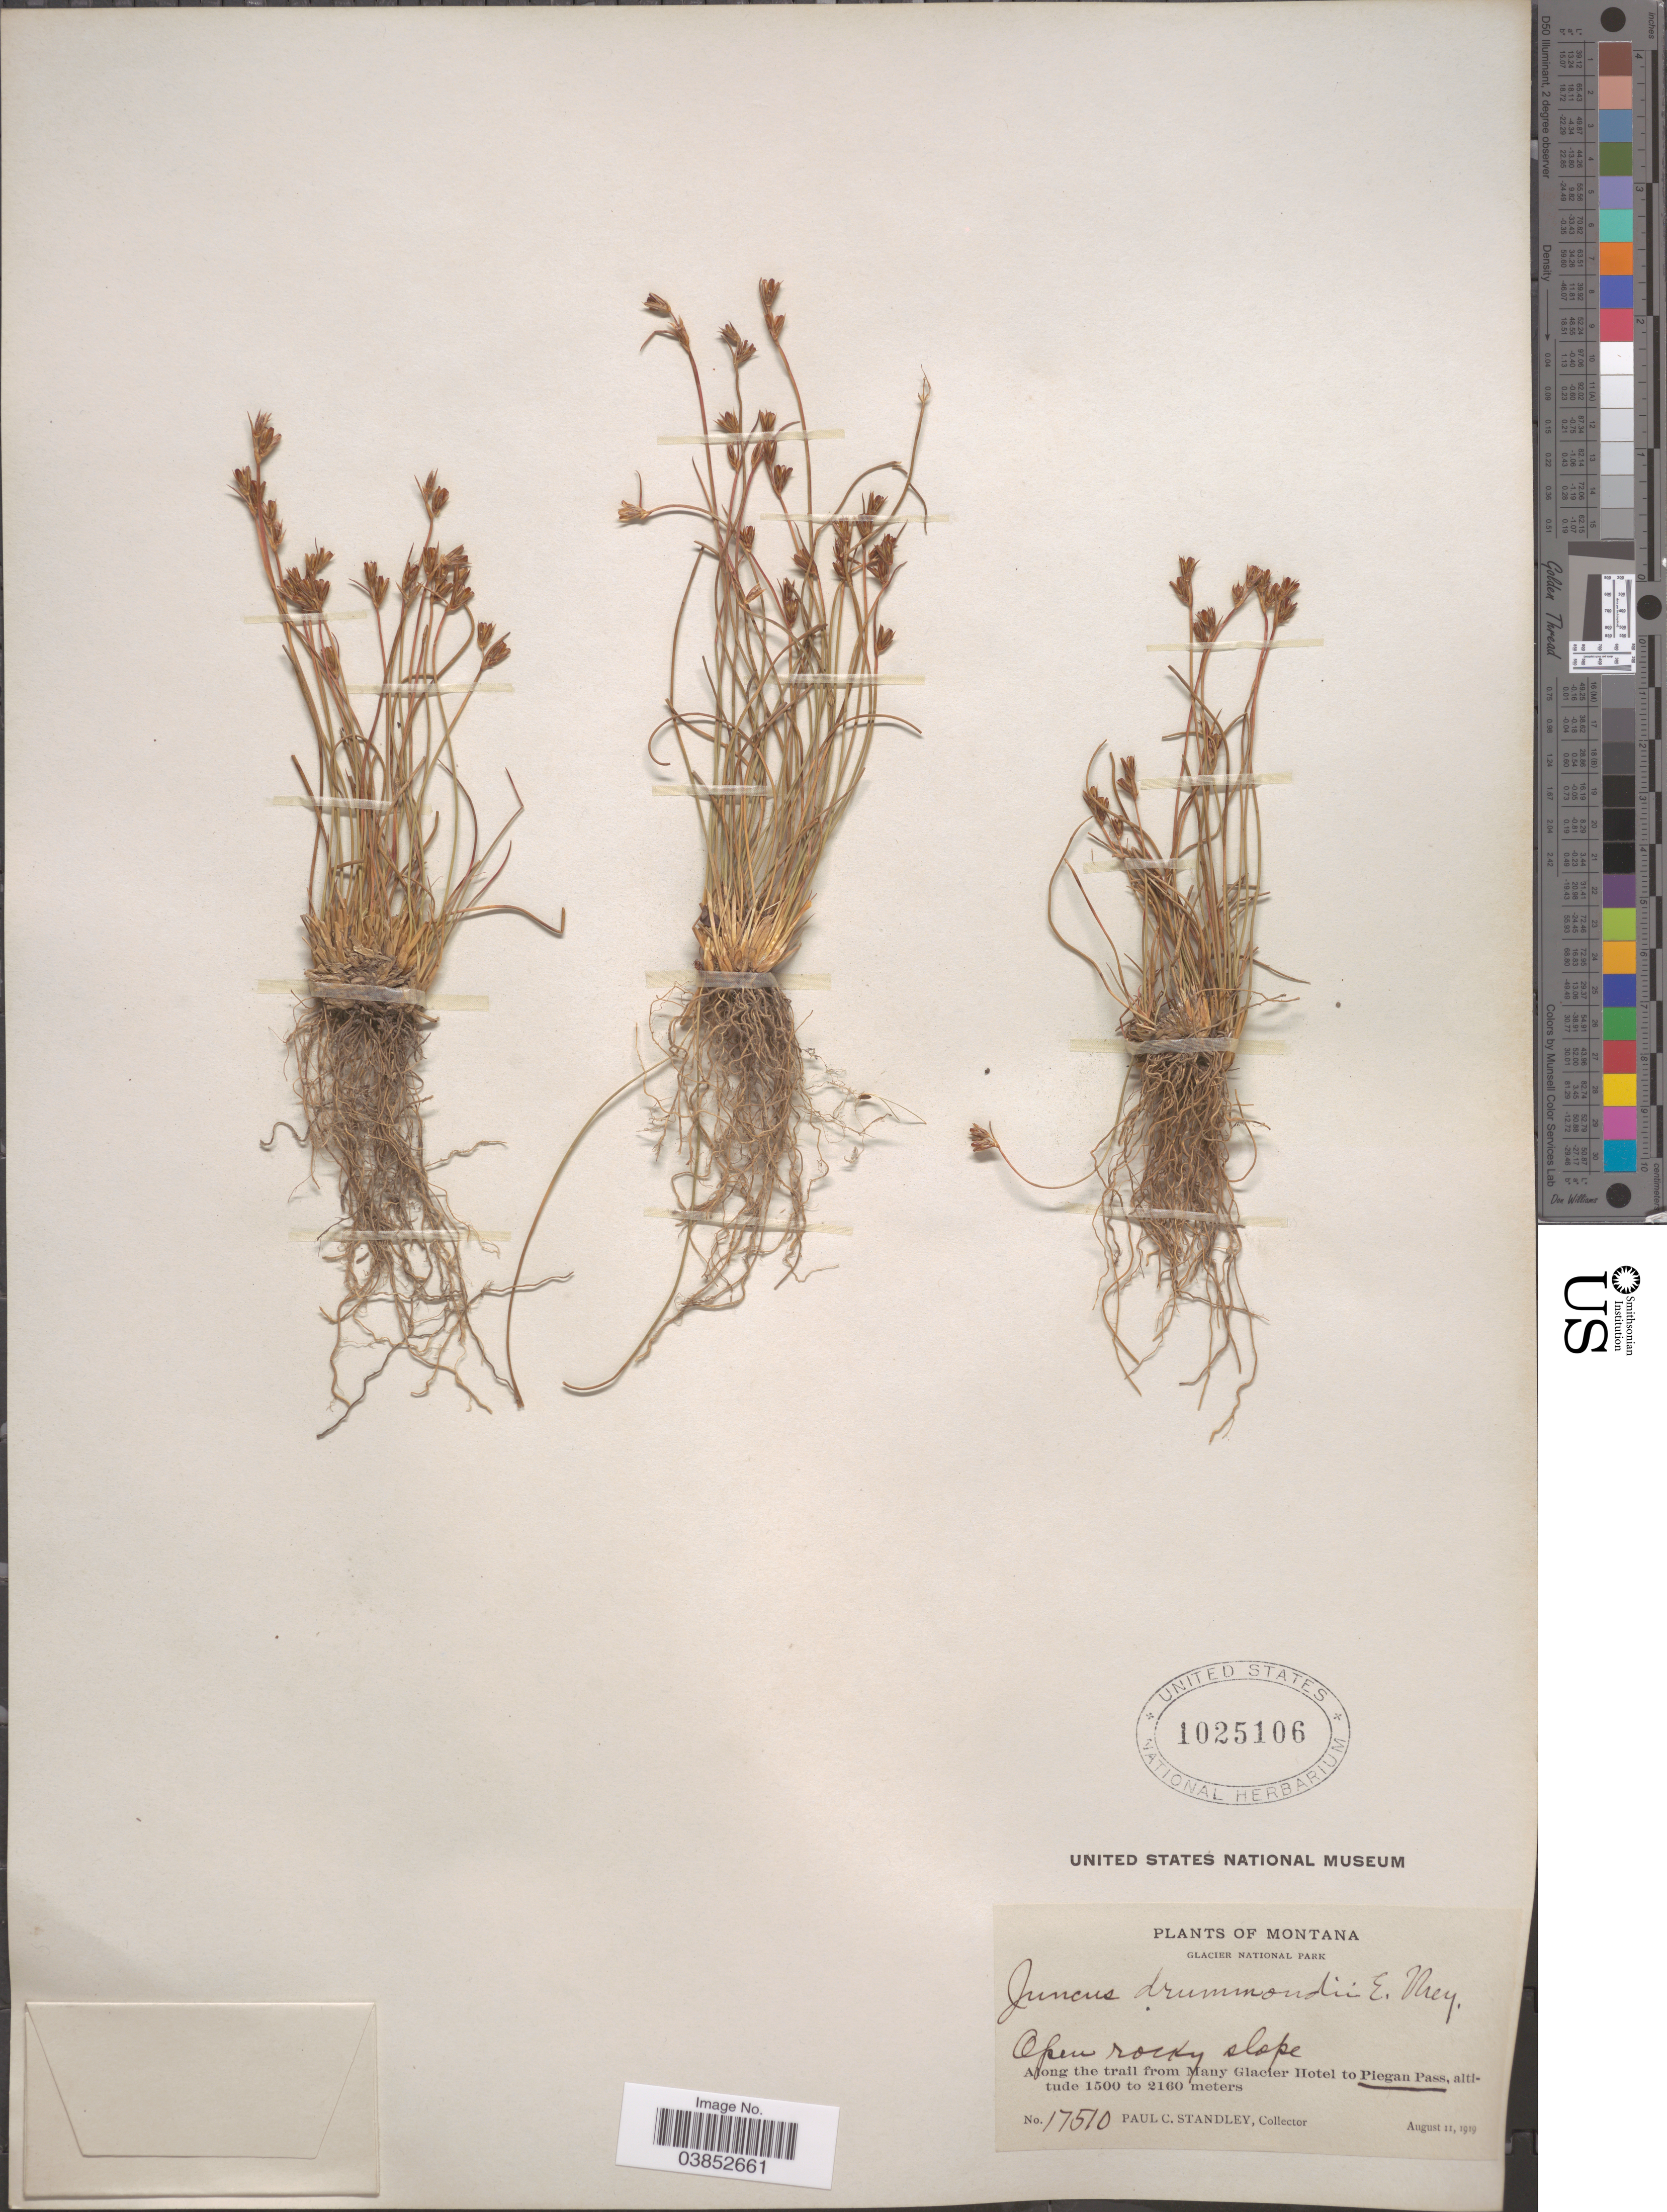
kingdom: Plantae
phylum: Tracheophyta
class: Liliopsida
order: Poales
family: Juncaceae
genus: Juncus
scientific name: Juncus drummondii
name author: E. Mey.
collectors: P. C. Standley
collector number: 17510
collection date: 1919-08-11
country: United States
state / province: Montana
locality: Glacier National Park. Along the trail from Many Glacier Hotel to Piegan Pass.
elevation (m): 1500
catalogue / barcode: US 1025106